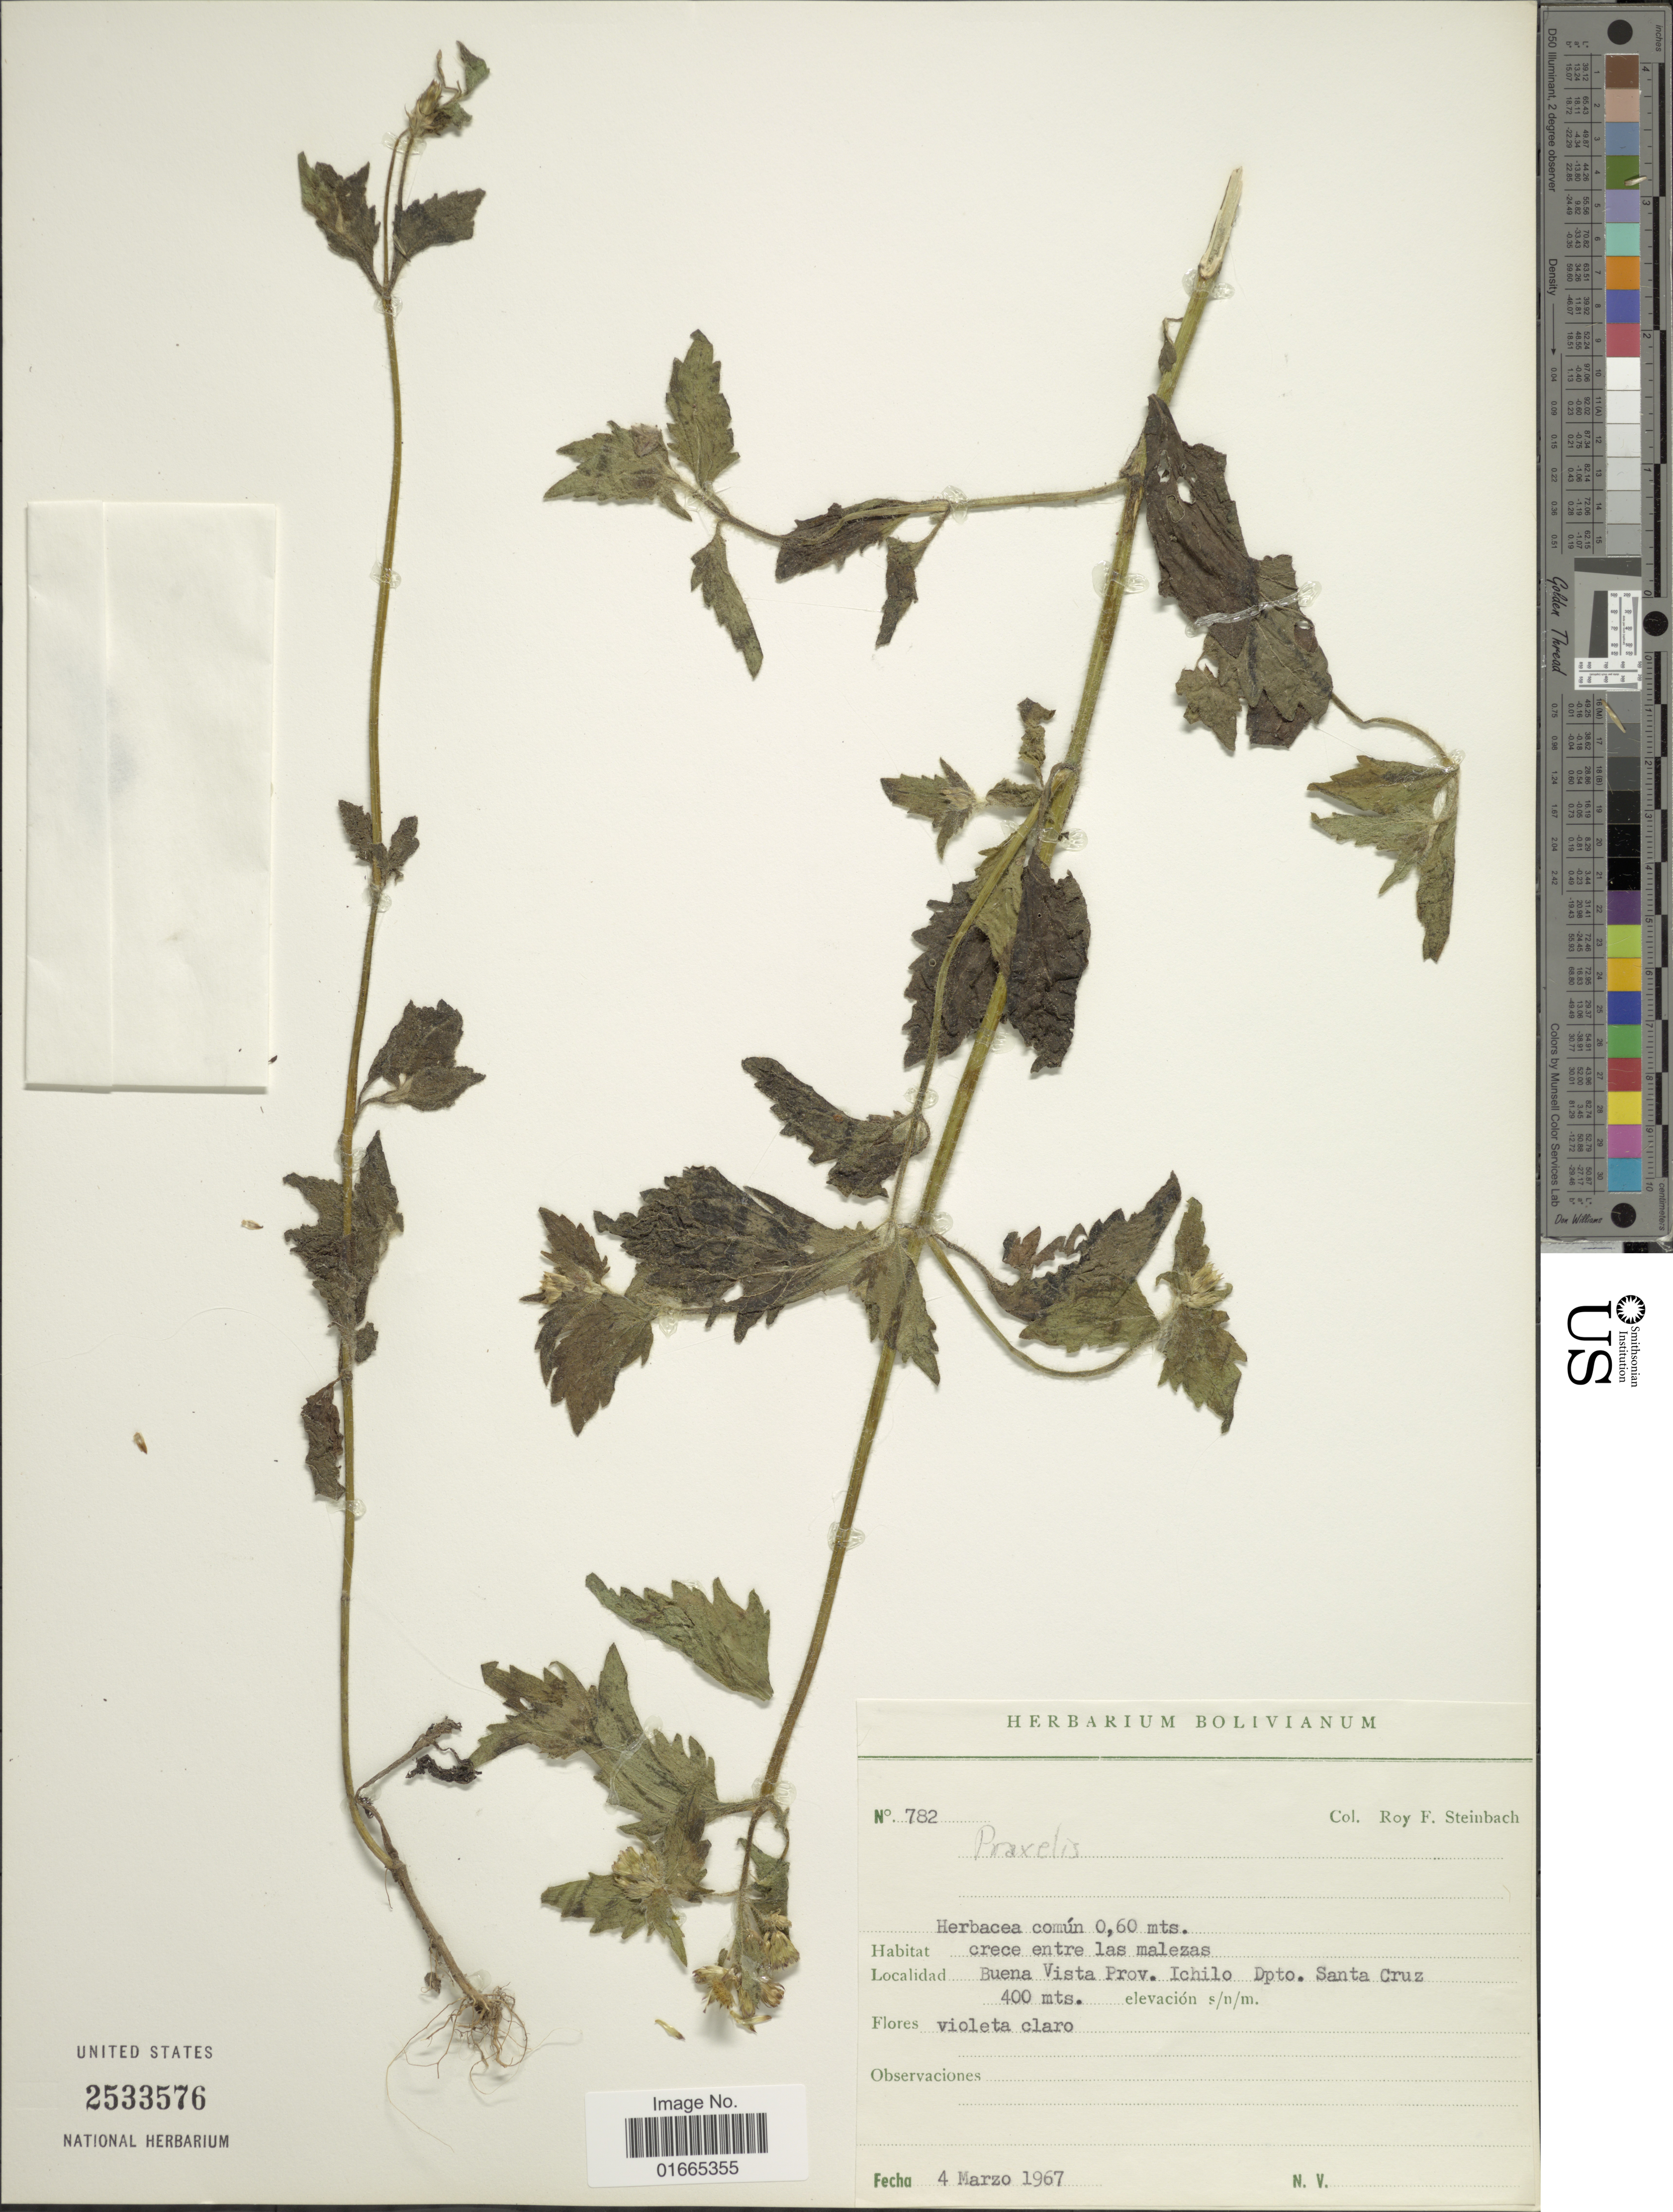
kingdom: Plantae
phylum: Tracheophyta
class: Magnoliopsida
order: Asterales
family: Asteraceae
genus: Praxelis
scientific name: Praxelis clematidea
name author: (Griseb.) R.M. King & H. Rob.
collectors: R. F. Steinbach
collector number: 782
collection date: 1967-03-04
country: Bolivia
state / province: Santa Cruz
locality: Buena Vista Prov. Ichilo Dpto. Santa Cruz.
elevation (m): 400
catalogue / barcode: US 2533576